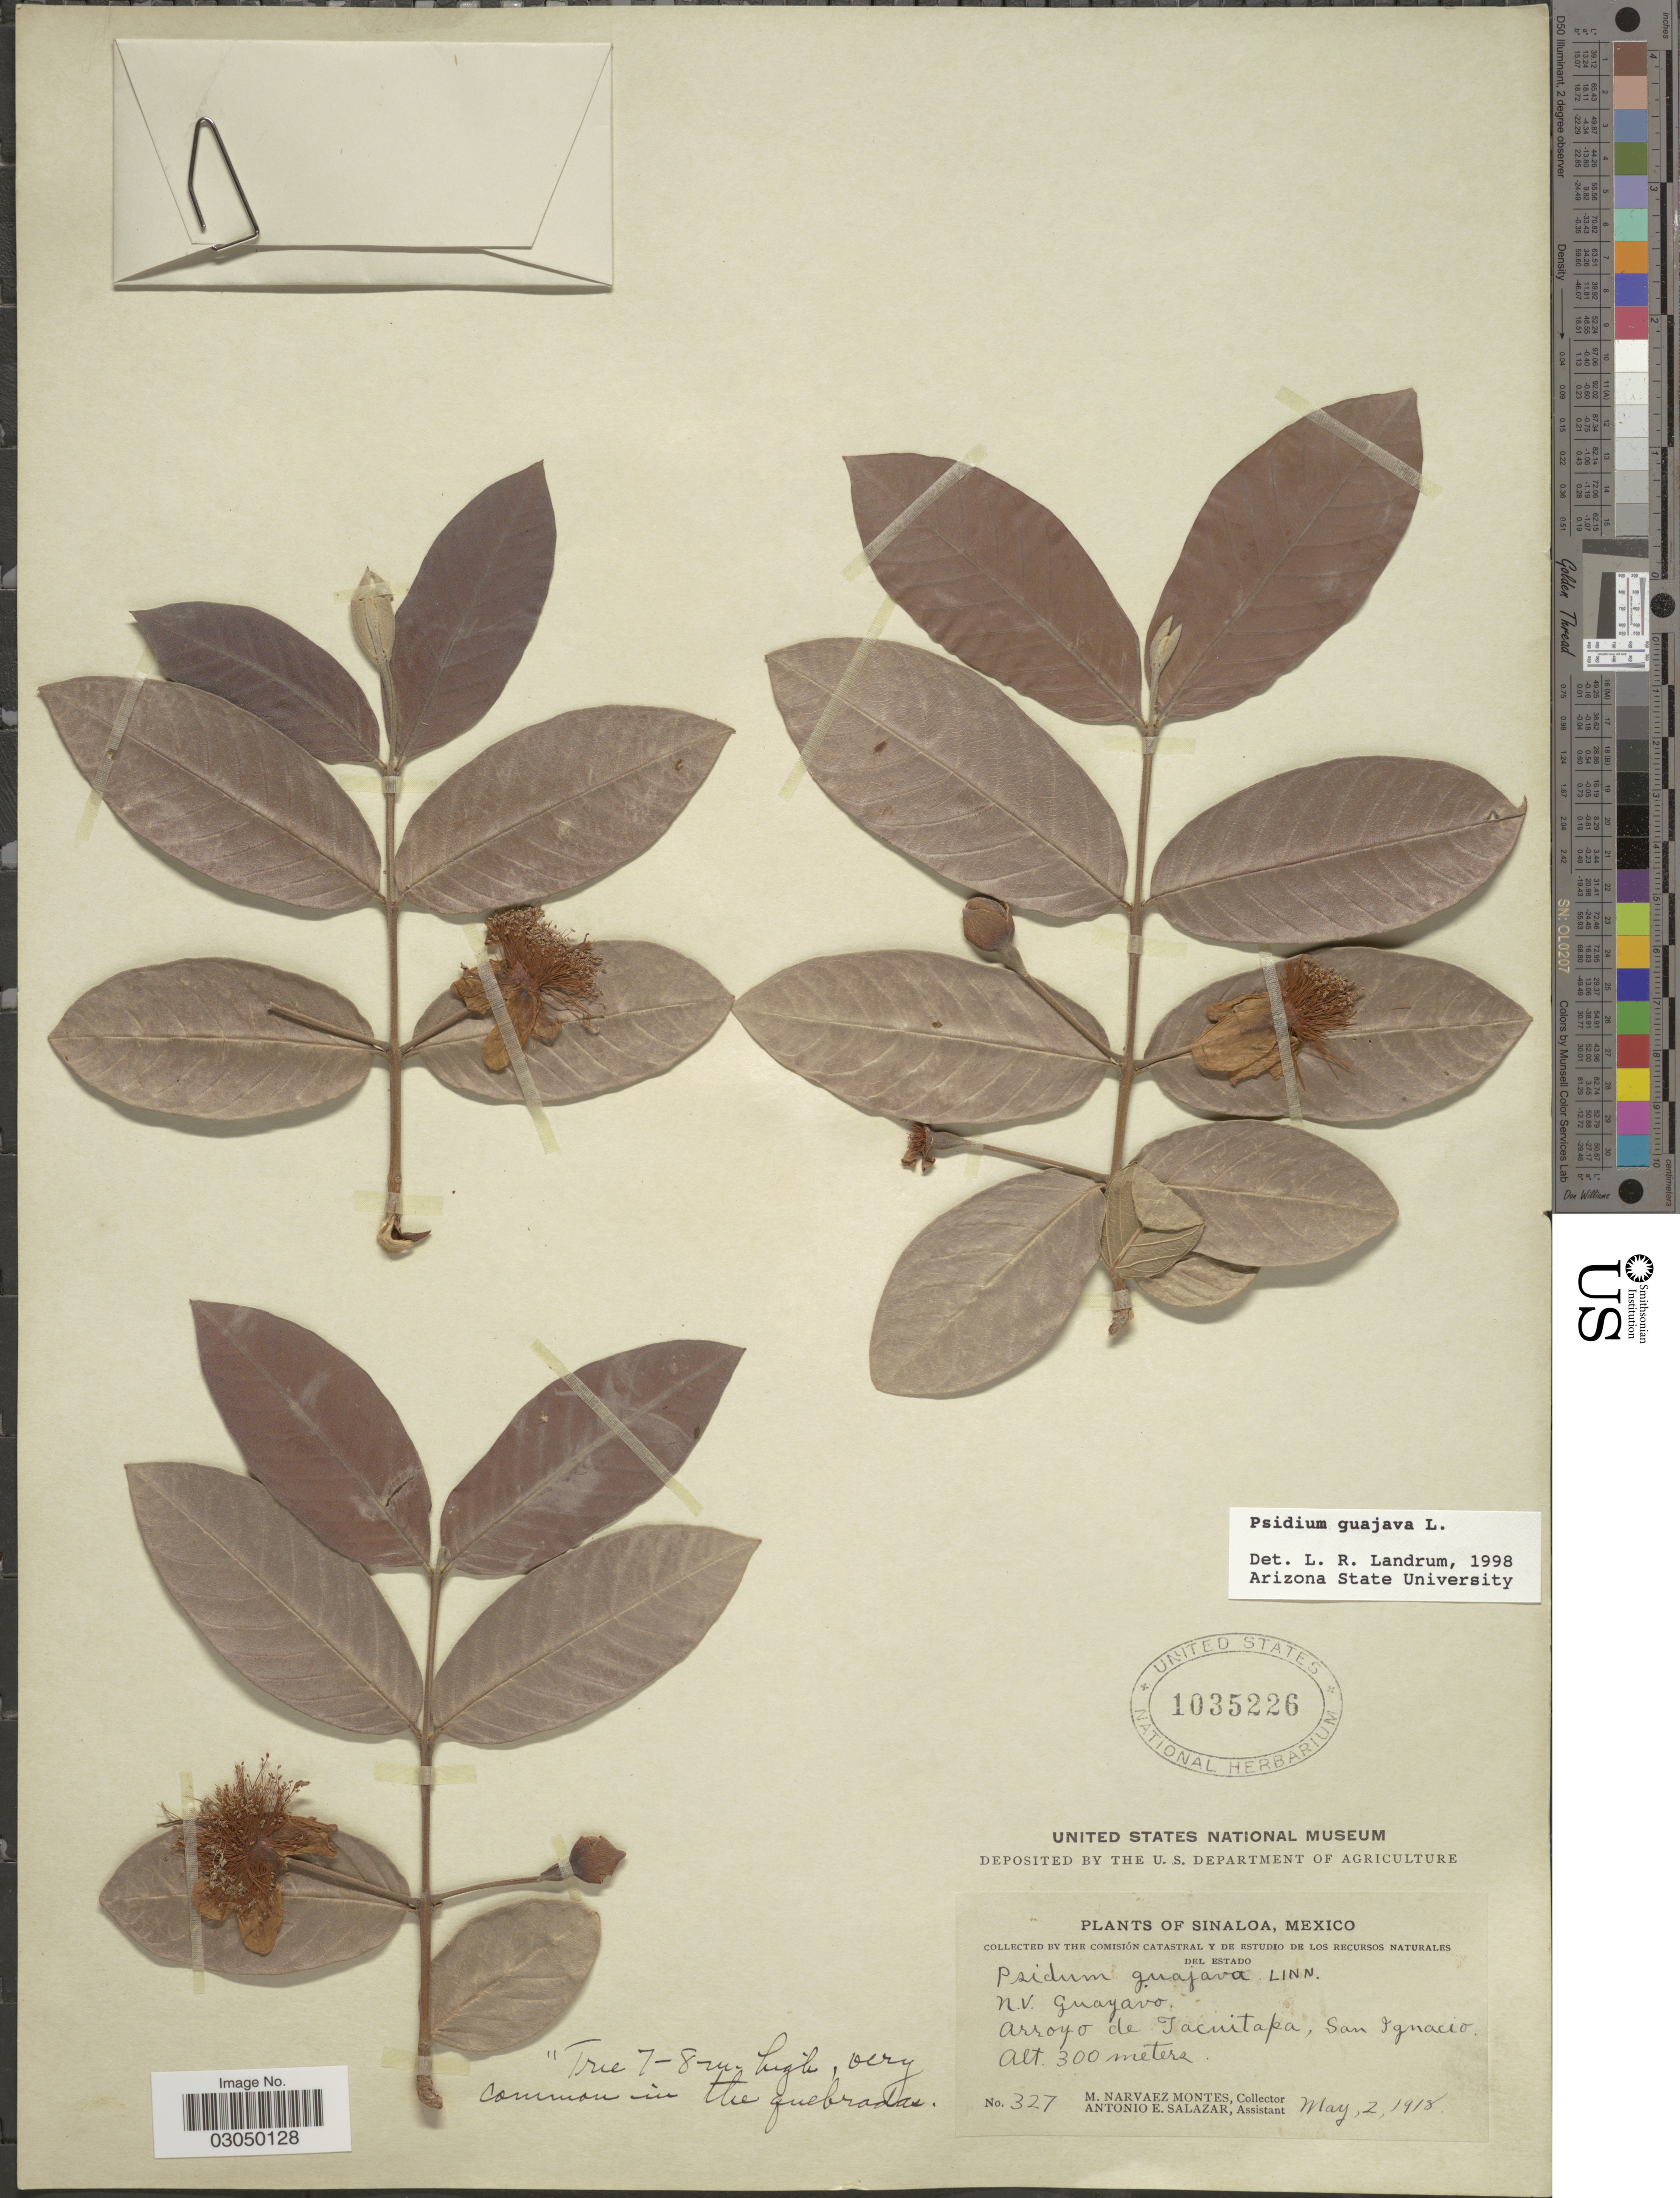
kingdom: Plantae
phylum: Tracheophyta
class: Magnoliopsida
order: Myrtales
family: Myrtaceae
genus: Psidium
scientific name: Psidium guajava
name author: L.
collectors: M. Narvaez-Montes & A. E. Salazar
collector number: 327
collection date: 1918-05-02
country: Mexico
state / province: Sinaloa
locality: Arroyo de Tacuitapa, San Ignacio.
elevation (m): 300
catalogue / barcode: US 1035226